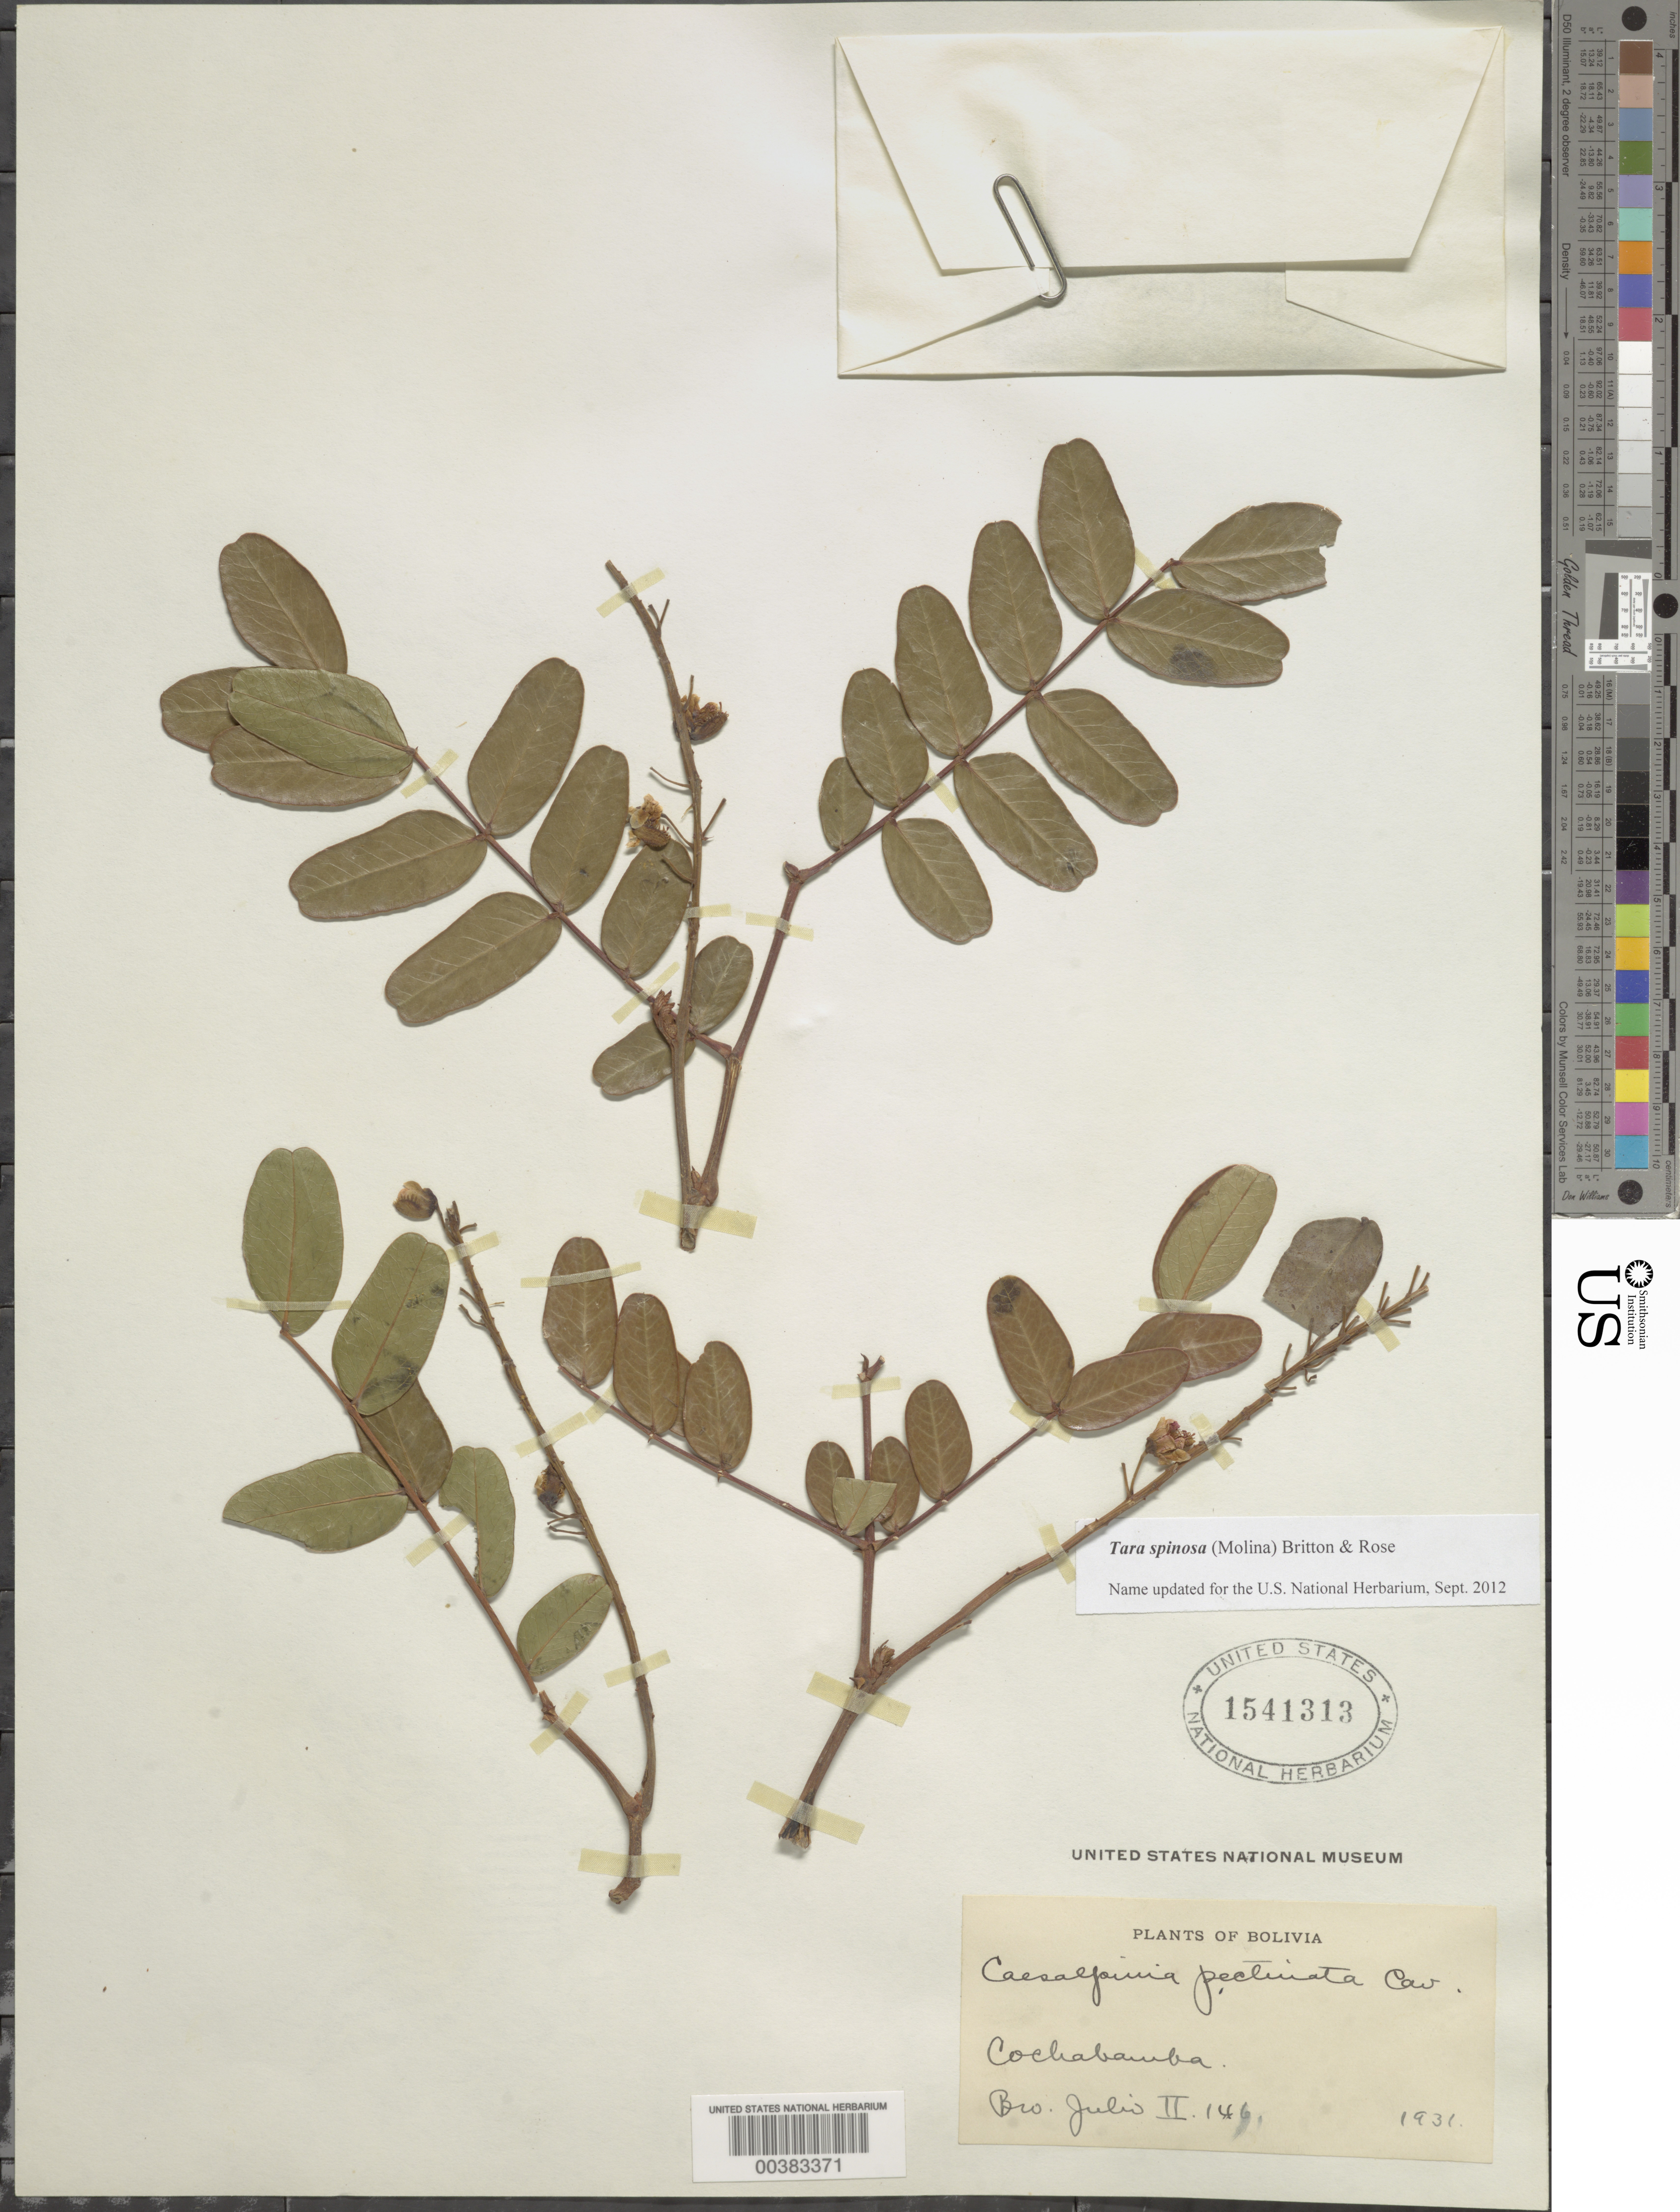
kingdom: Plantae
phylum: Tracheophyta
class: Magnoliopsida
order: Fabales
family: Fabaceae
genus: Tara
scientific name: Tara spinosa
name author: (Molina) Britton & Rose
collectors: Bro. Julio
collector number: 146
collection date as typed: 1931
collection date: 1931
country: Bolivia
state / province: Cochabamba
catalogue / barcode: US 1541313